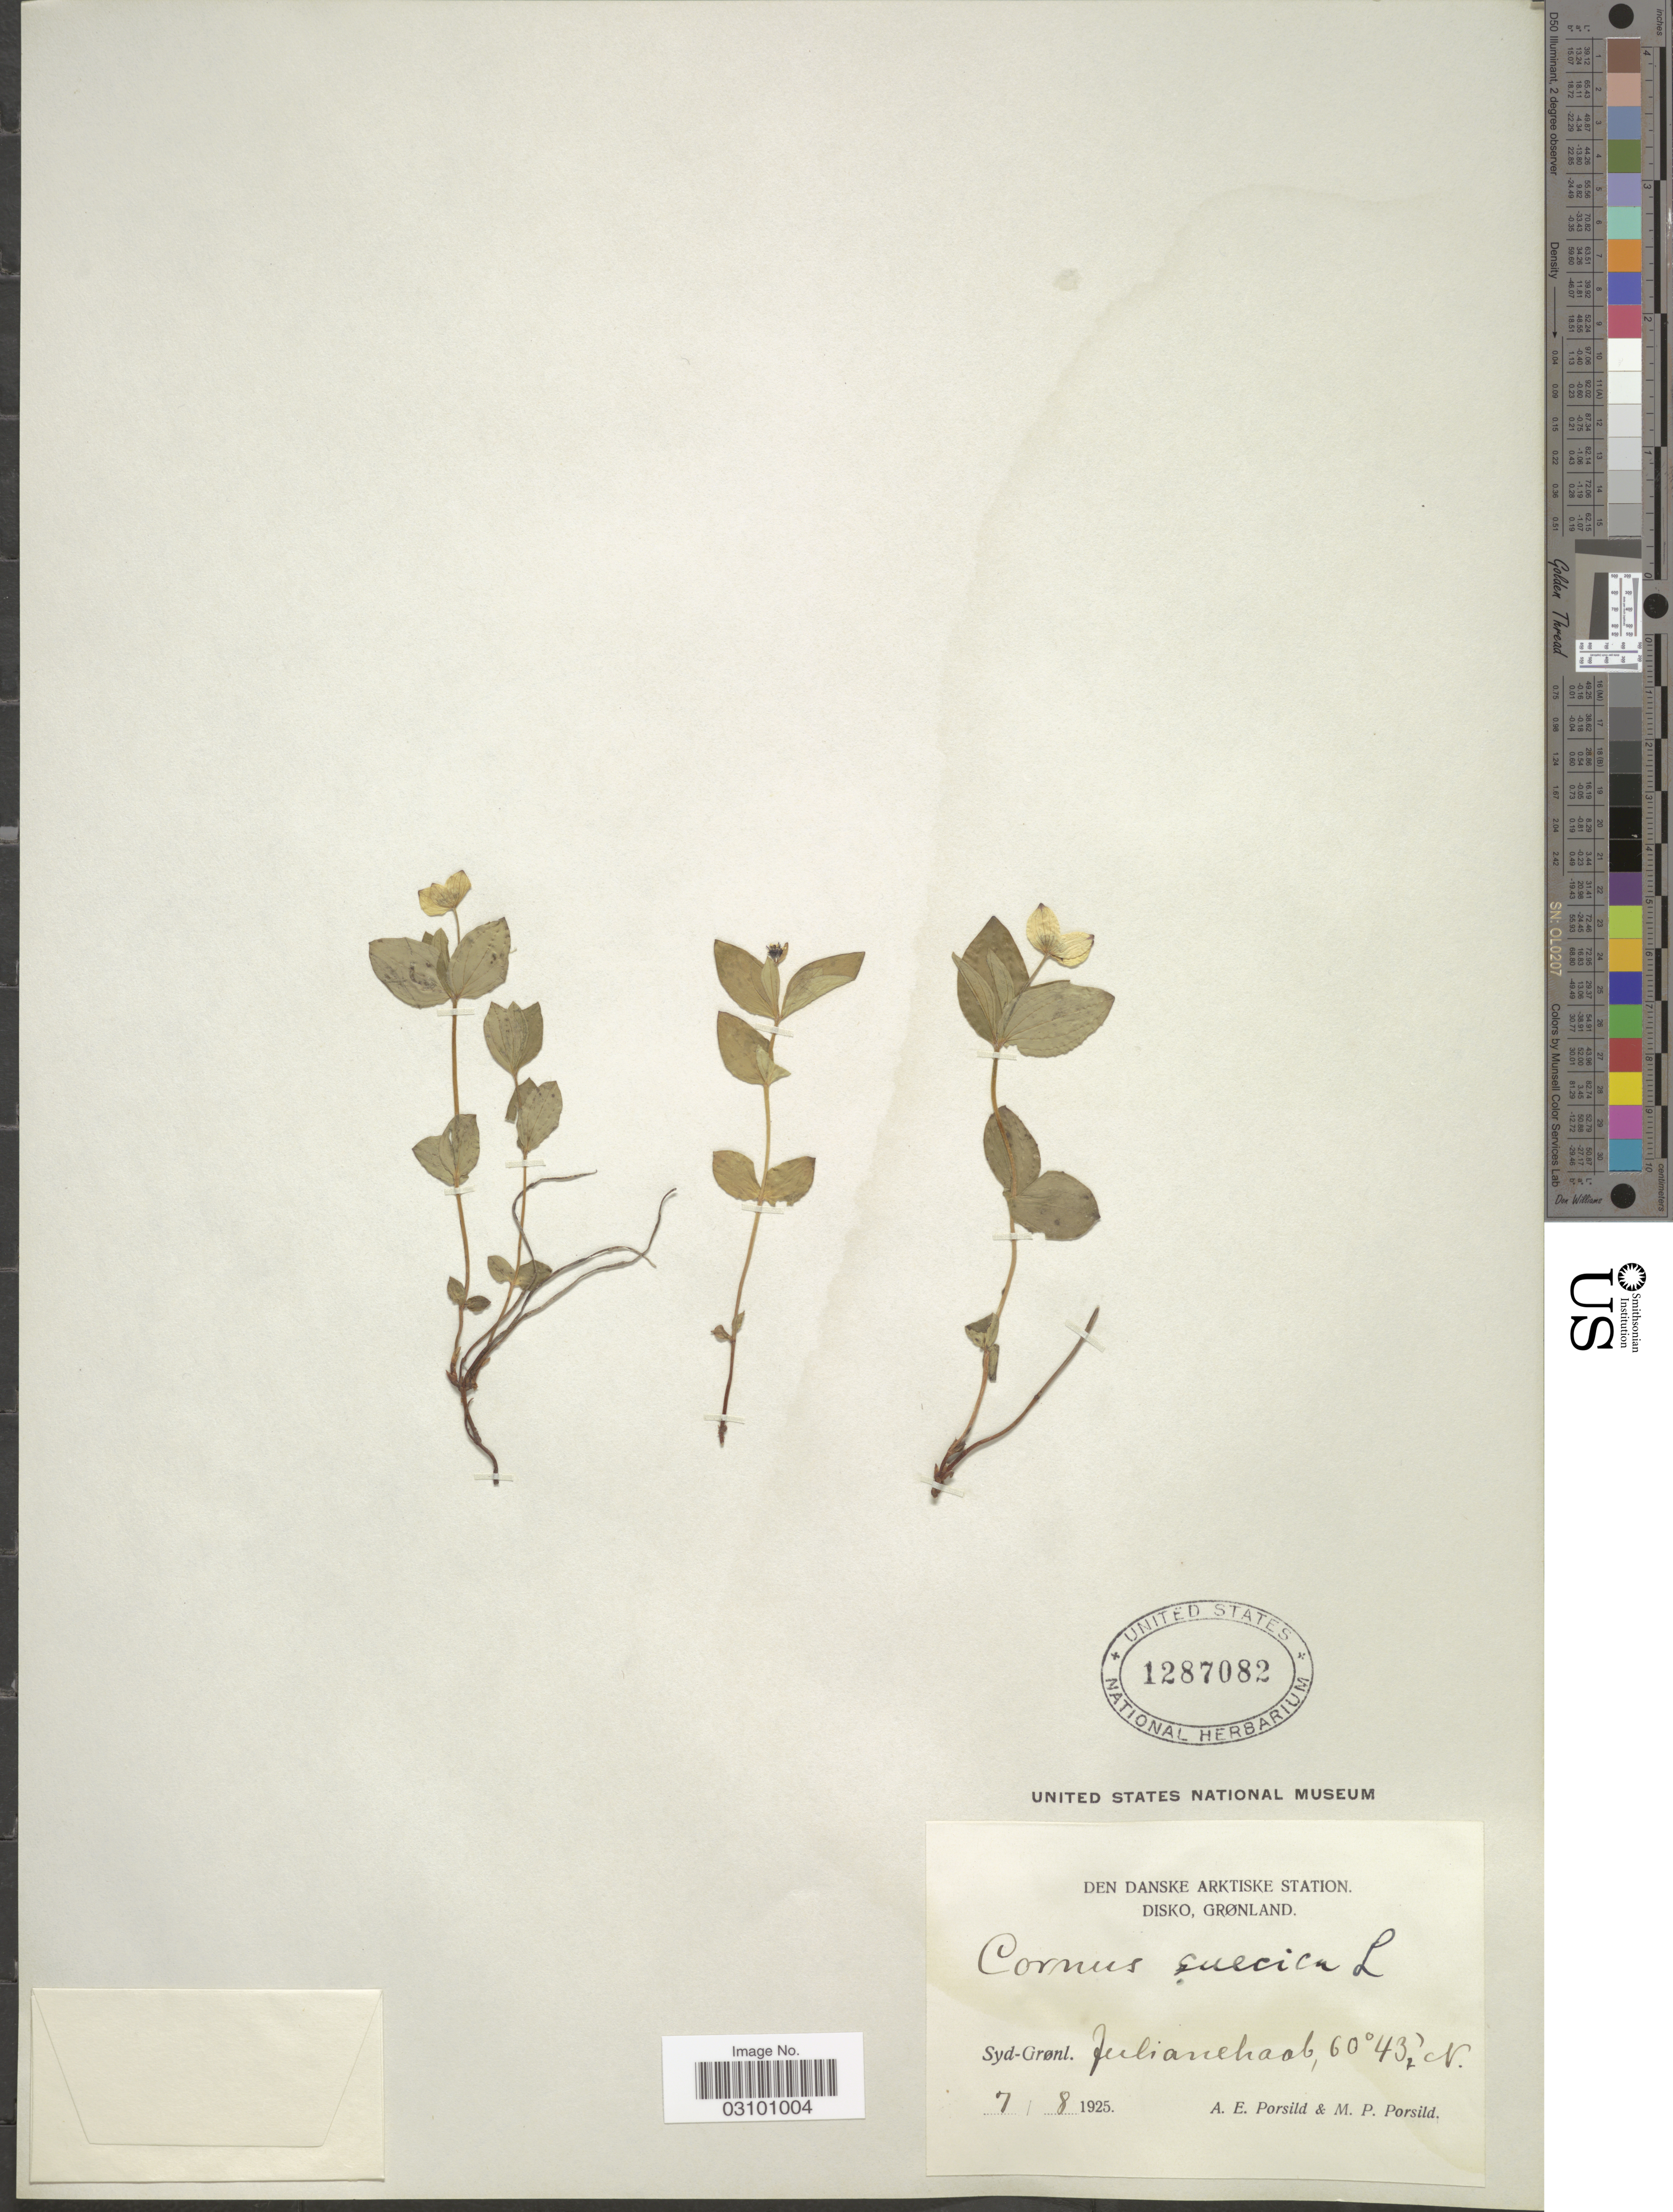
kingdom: Plantae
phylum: Tracheophyta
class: Magnoliopsida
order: Cornales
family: Cornaceae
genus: Cornus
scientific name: Cornus suecica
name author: L.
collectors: A. E. Porsild & M. P. Porsild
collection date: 1925-08-07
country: Greenland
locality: Den Danske Arktiske Station. Disko. Grønland. Syd-Grønl. Julianehaab.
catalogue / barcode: US 1287082